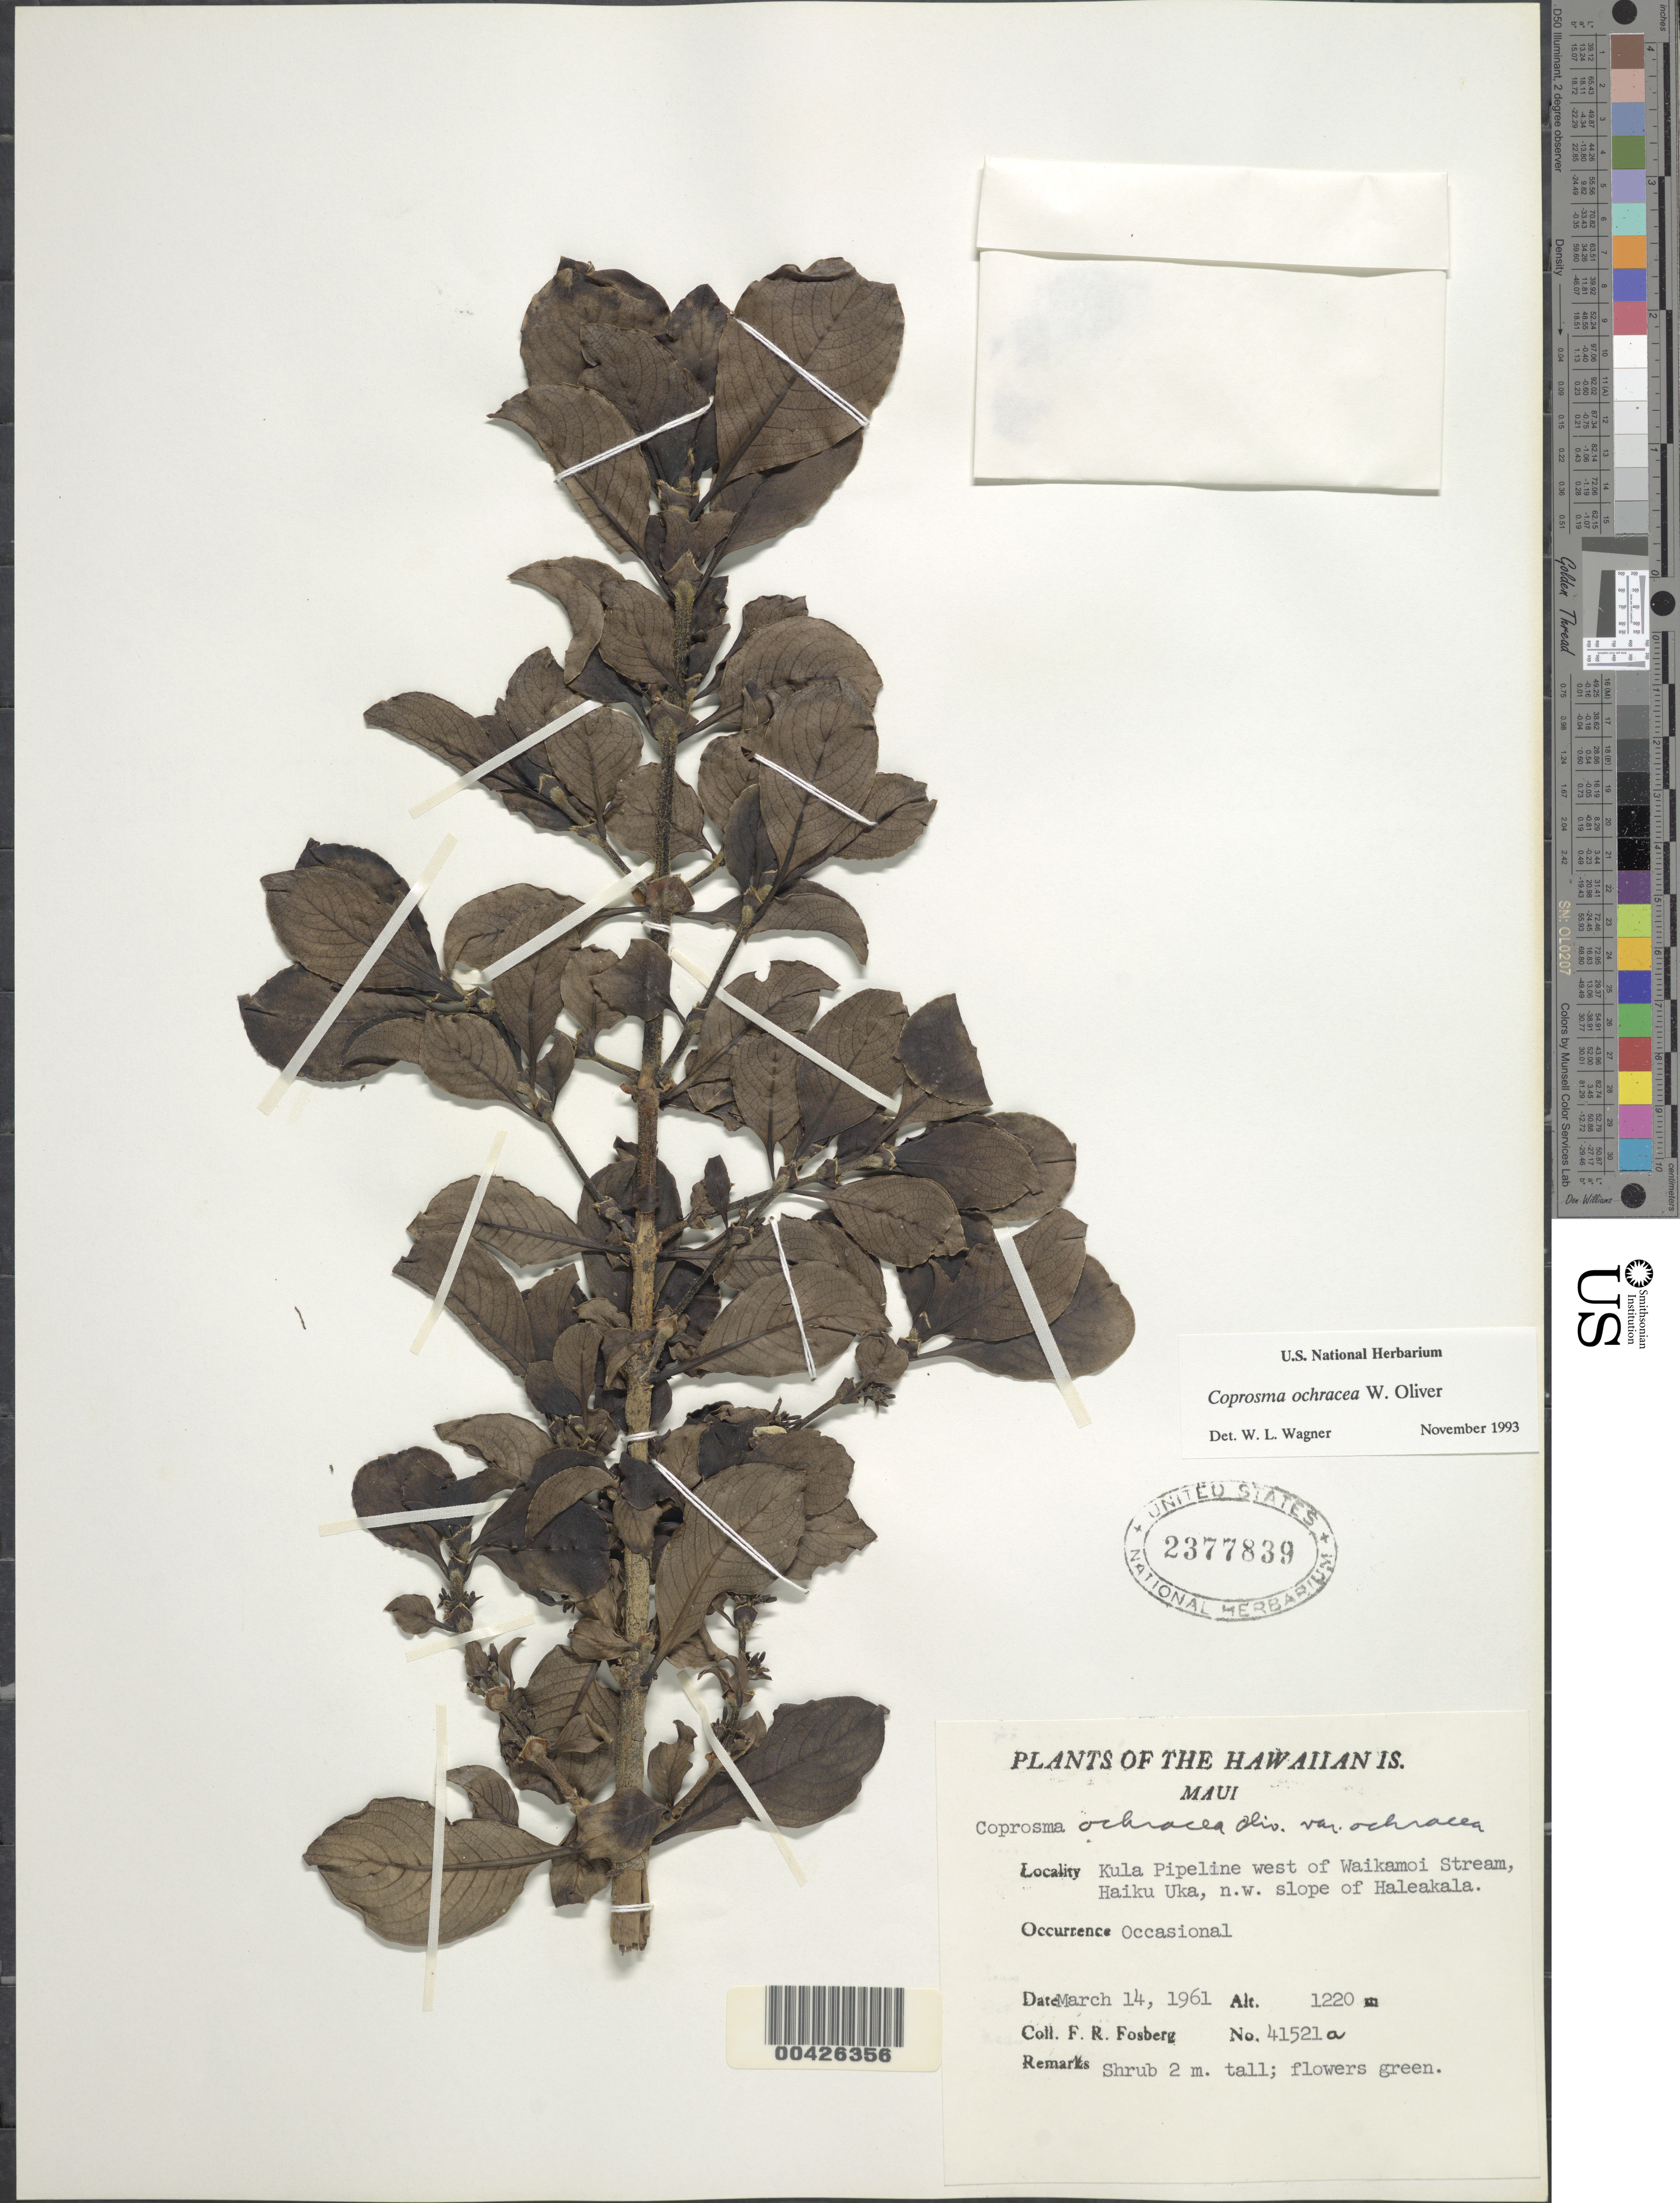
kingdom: Plantae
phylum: Tracheophyta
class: Magnoliopsida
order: Gentianales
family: Rubiaceae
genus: Coprosma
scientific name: Coprosma ochracea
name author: W.R.B. Oliv.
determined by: Wagner, W. L., (BOT), Smithsonian Institution - National Museum of Natural History (UNITED STATES)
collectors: F. R. Fosberg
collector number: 41521a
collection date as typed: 14 Mar 1961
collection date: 1961-03-14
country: United States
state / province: Hawaii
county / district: Maui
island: Maui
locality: Kula Pipeline W of Waikamoi Stream, Haiku Uka, NW slope of Haleakala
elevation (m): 1220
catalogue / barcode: US 2377839